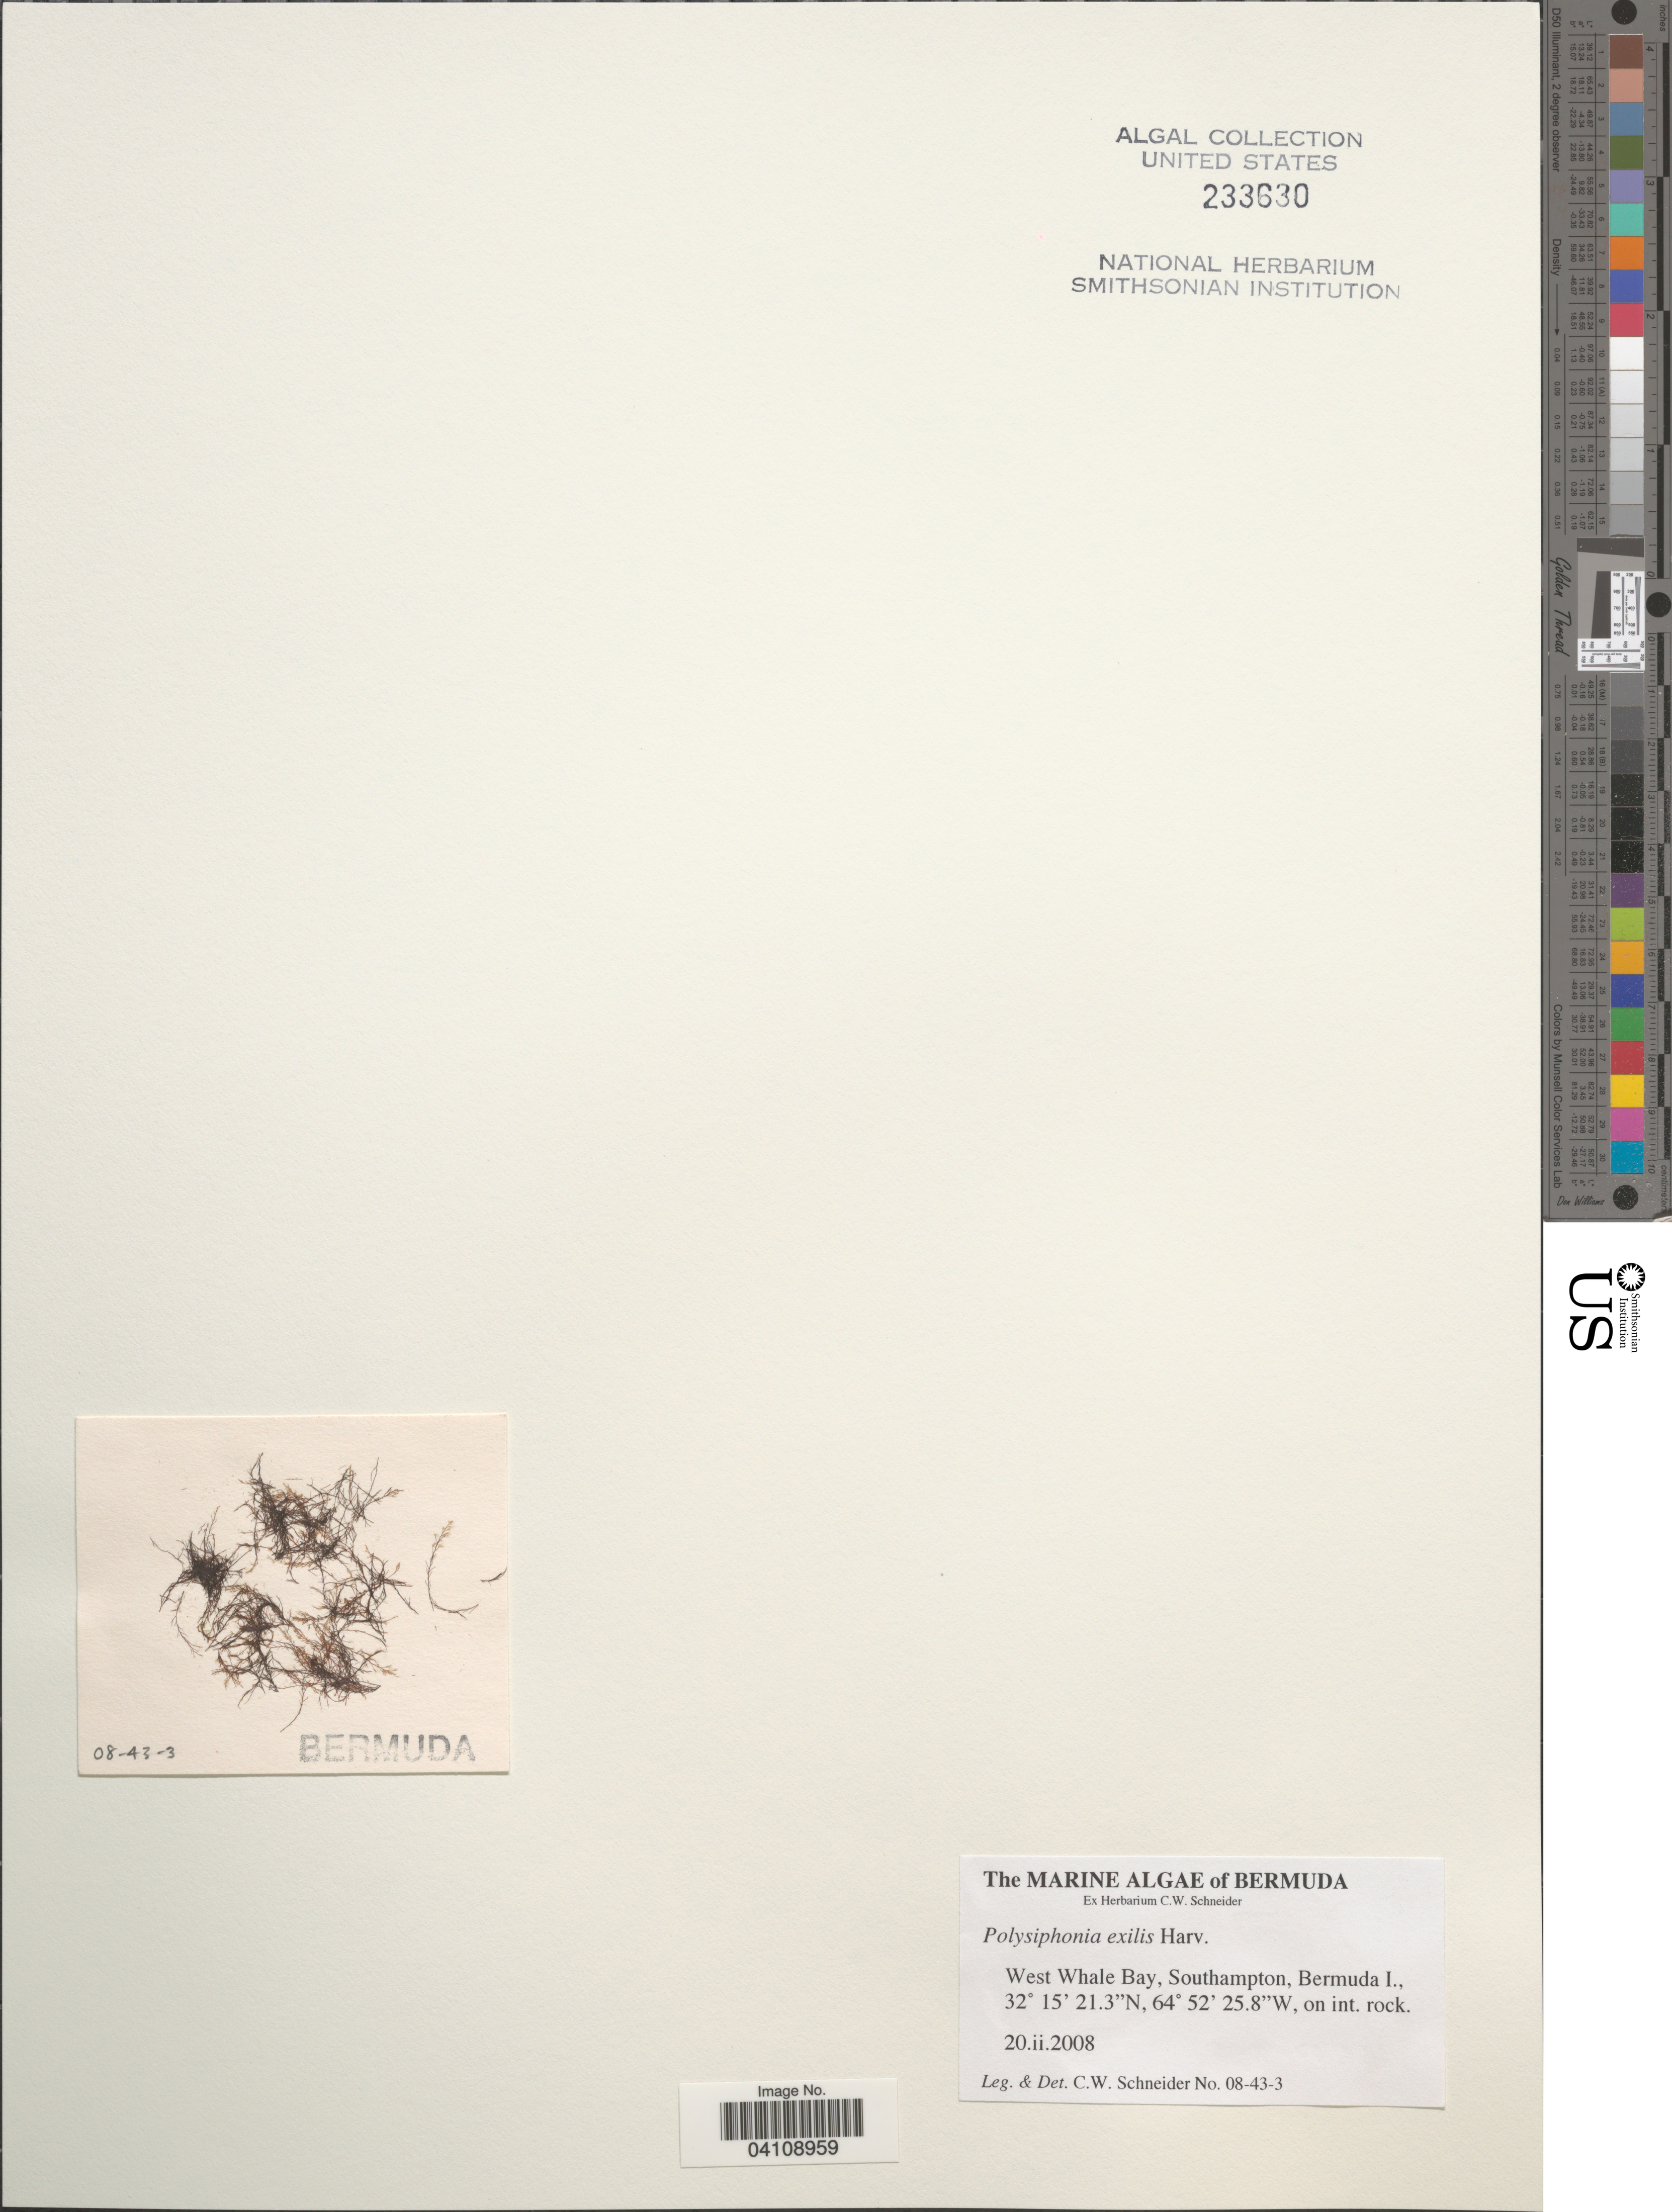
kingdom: Plantae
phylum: Rhodophyta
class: Florideophyceae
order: Ceramiales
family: Rhodomelaceae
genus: Polysiphonia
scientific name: Polysiphonia exilis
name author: Harv.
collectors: C. W.Schneider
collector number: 08-43-3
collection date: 2008-02-20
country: Bermuda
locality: West Whale Bay, Southampton, Bermuda I.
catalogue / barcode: US 233630